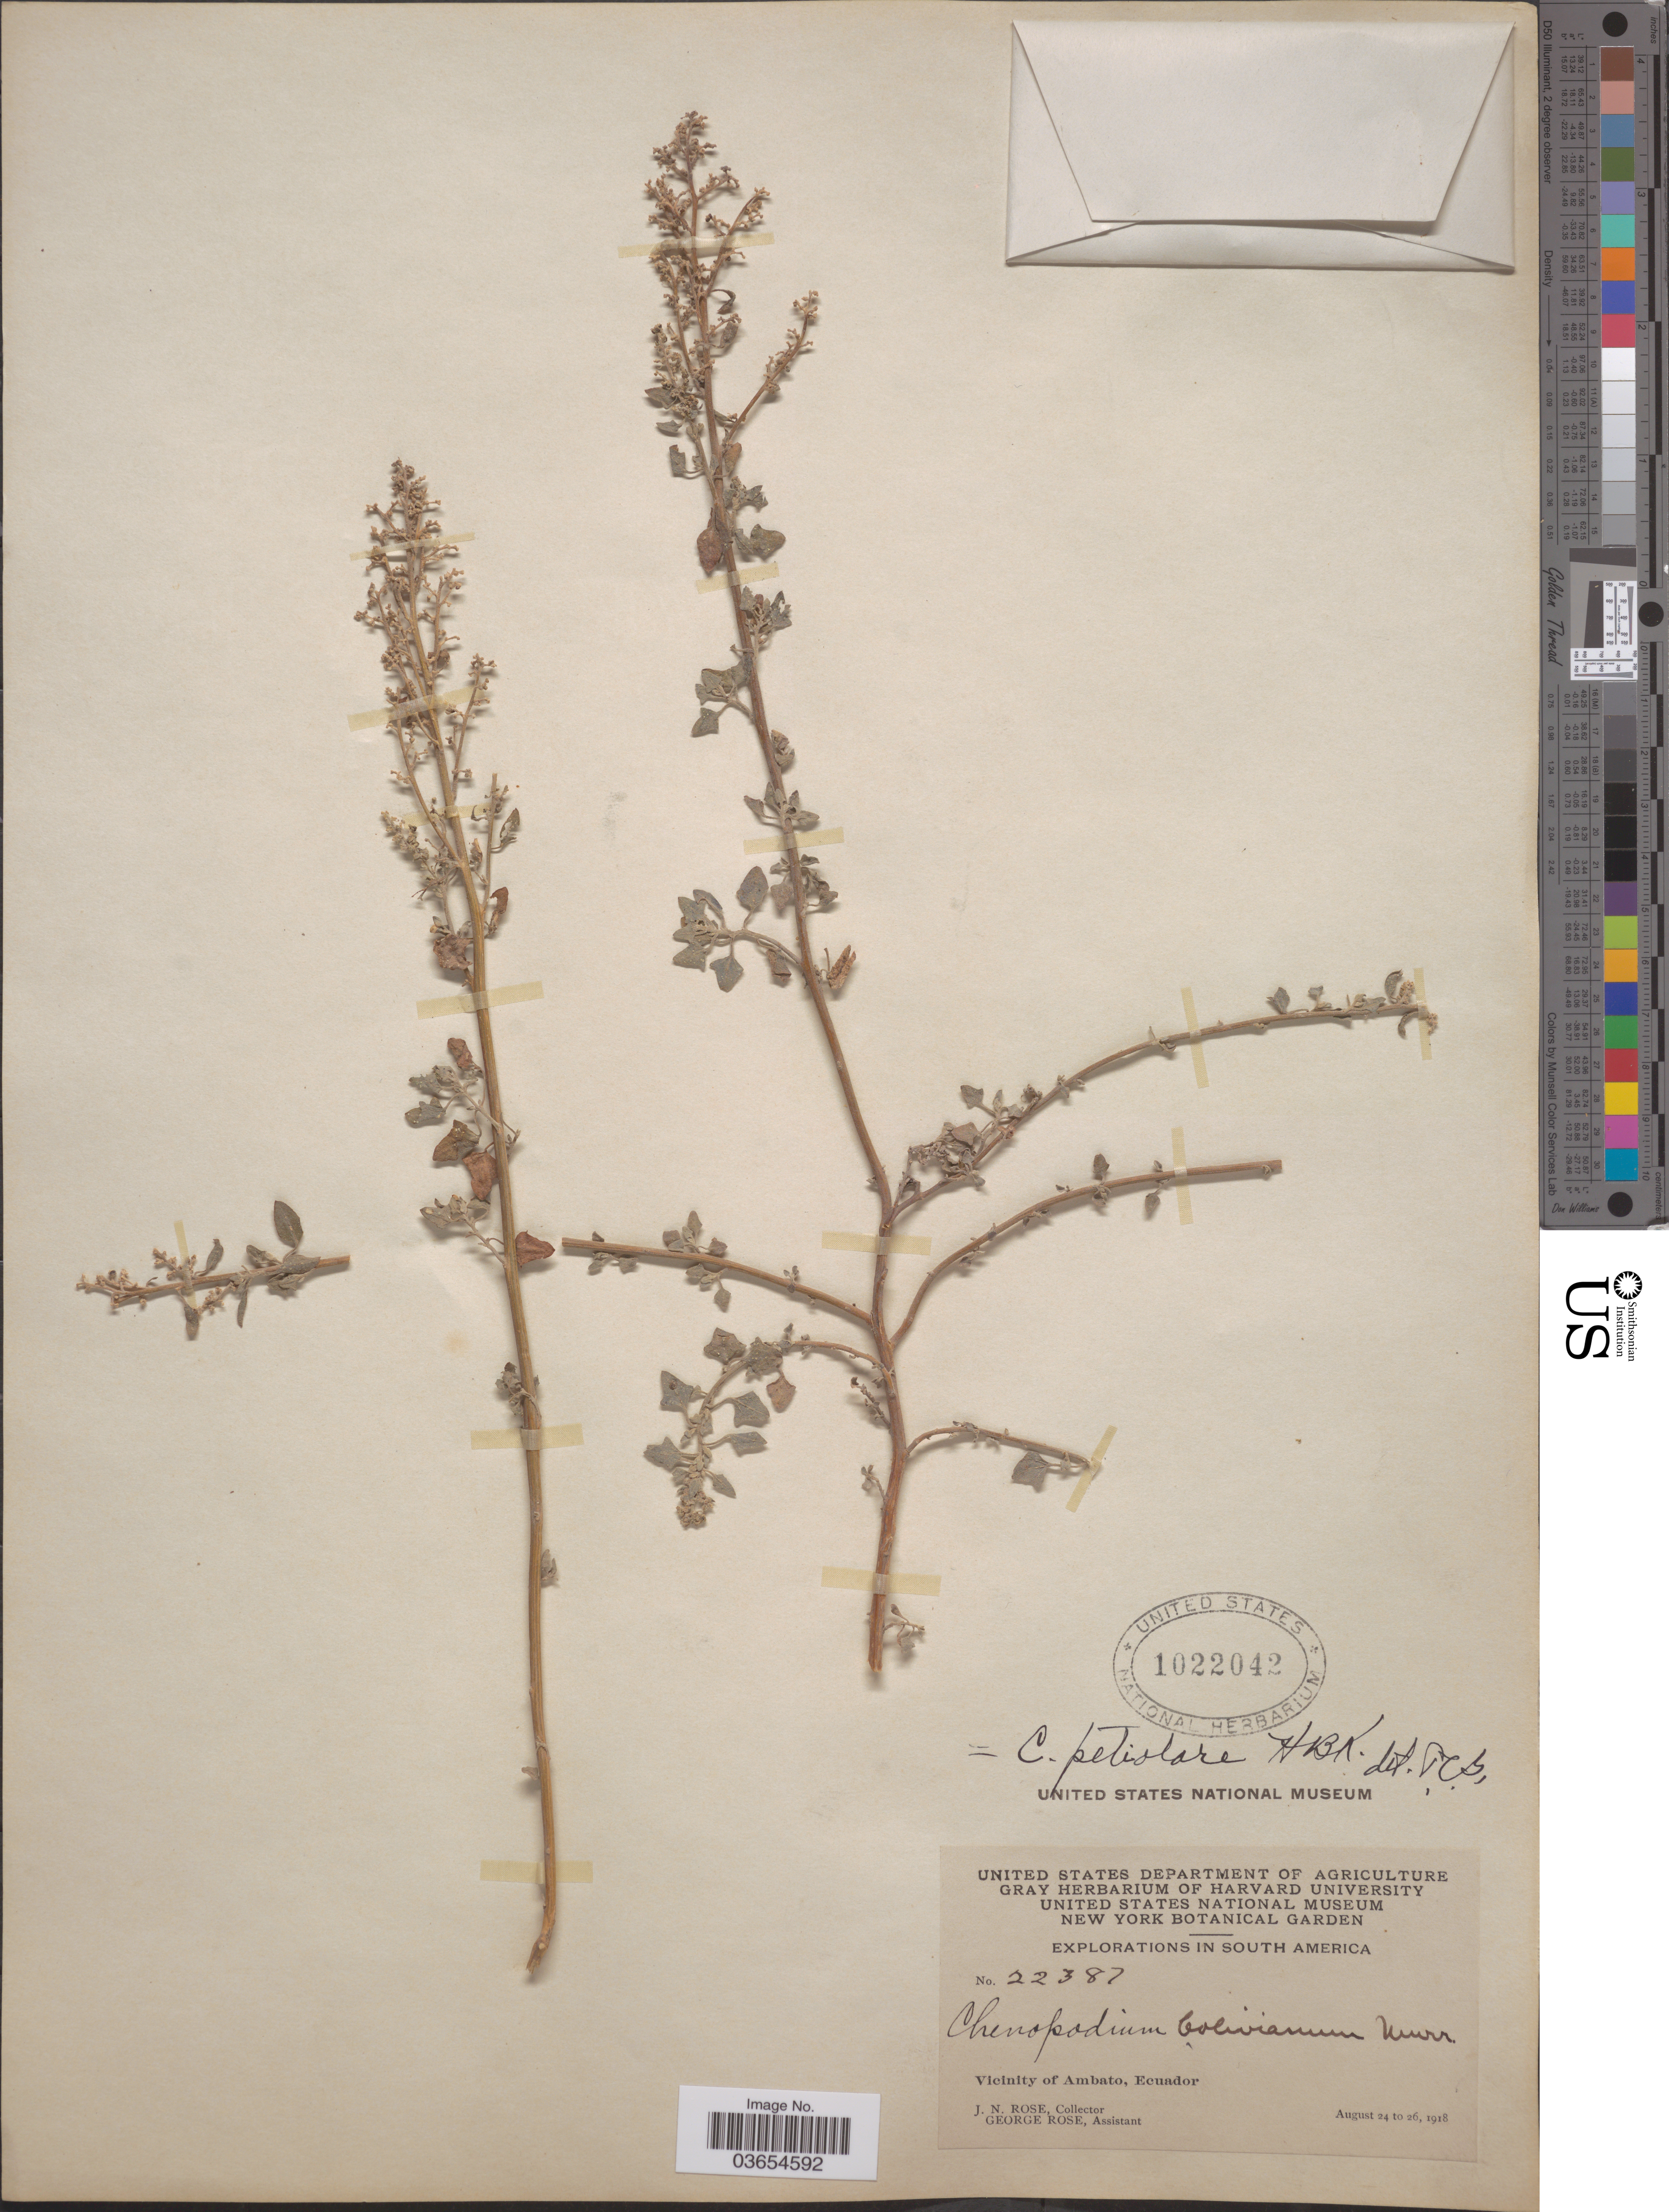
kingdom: Plantae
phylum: Tracheophyta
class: Magnoliopsida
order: Caryophyllales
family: Amaranthaceae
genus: Chenopodium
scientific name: Chenopodium petiolare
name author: Kunth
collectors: J. N. Rose & G. Rose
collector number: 22387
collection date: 1918-08-24/1918-08-26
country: Ecuador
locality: Vicinity of Ambato.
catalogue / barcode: US 1022042